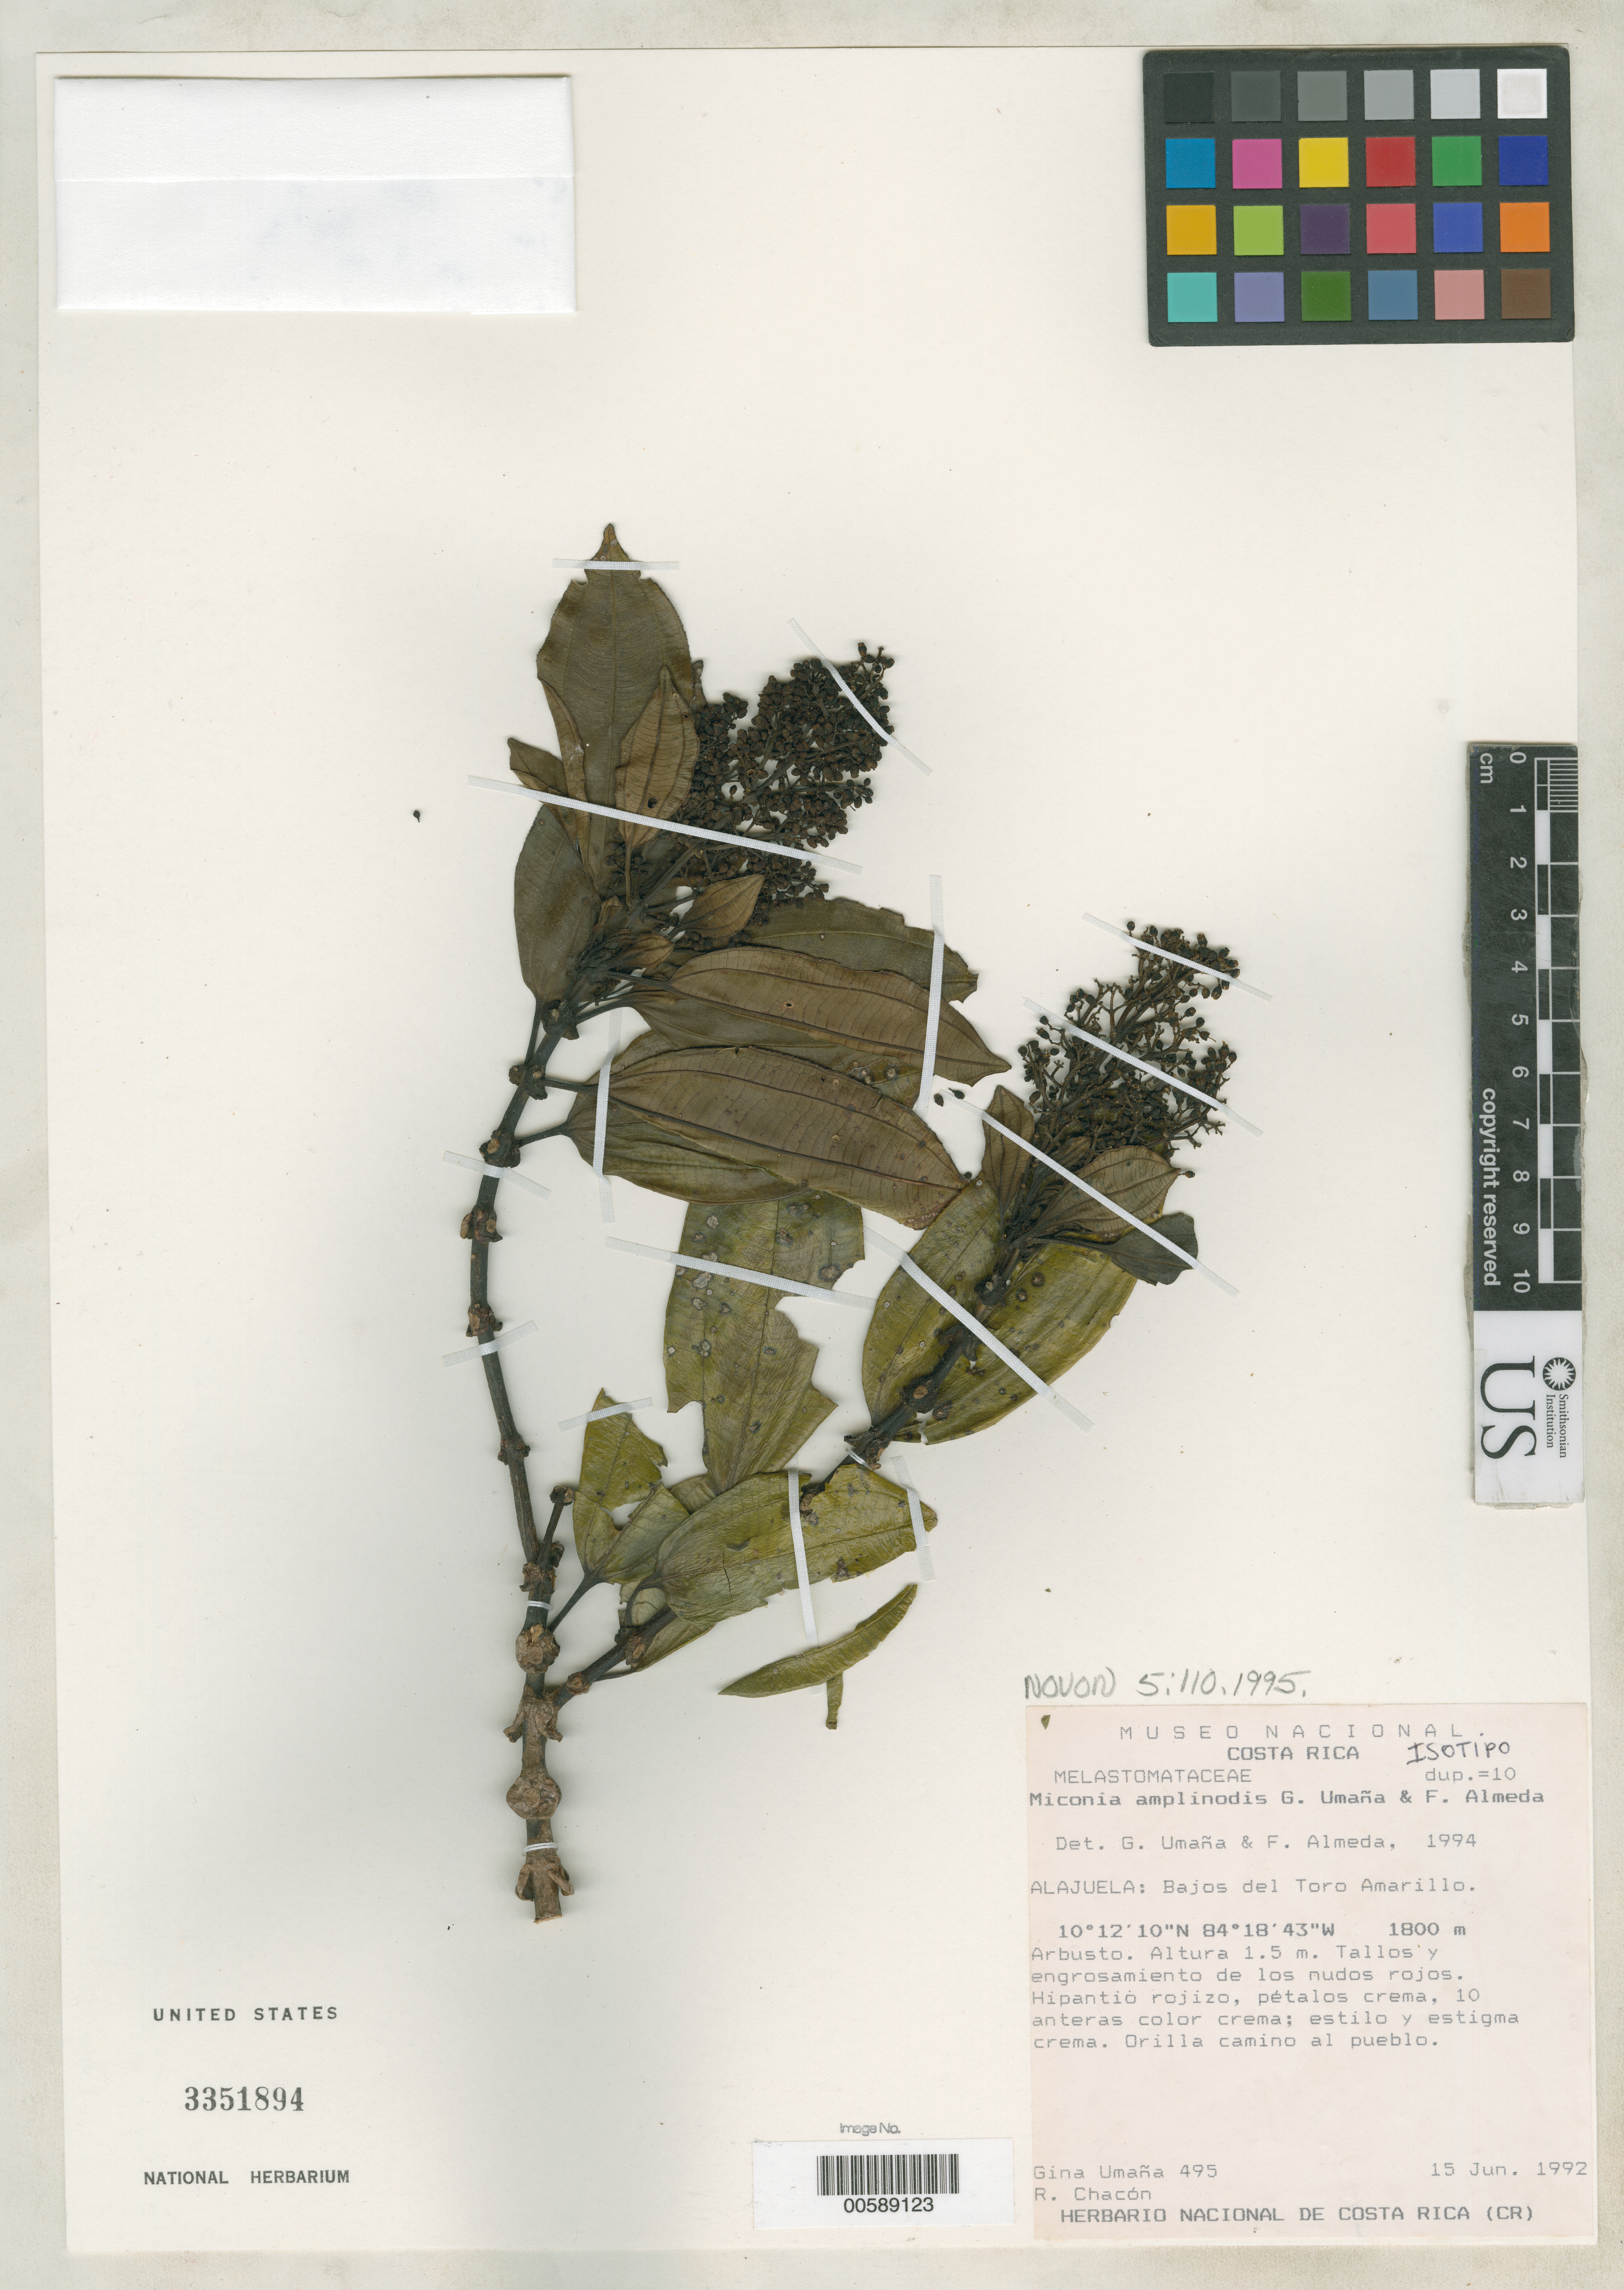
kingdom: Plantae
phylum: Tracheophyta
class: Magnoliopsida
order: Myrtales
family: Melastomataceae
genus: Miconia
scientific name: Miconia amplinodis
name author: Umaña & Almeda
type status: Isotype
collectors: G. M. Umaña D. & R. Chacon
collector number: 495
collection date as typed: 15 Jun 1992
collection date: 1992-06-15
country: Costa Rica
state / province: Alajuela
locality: Bajos del Toro Amarillo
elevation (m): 1800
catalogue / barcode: US 3351894